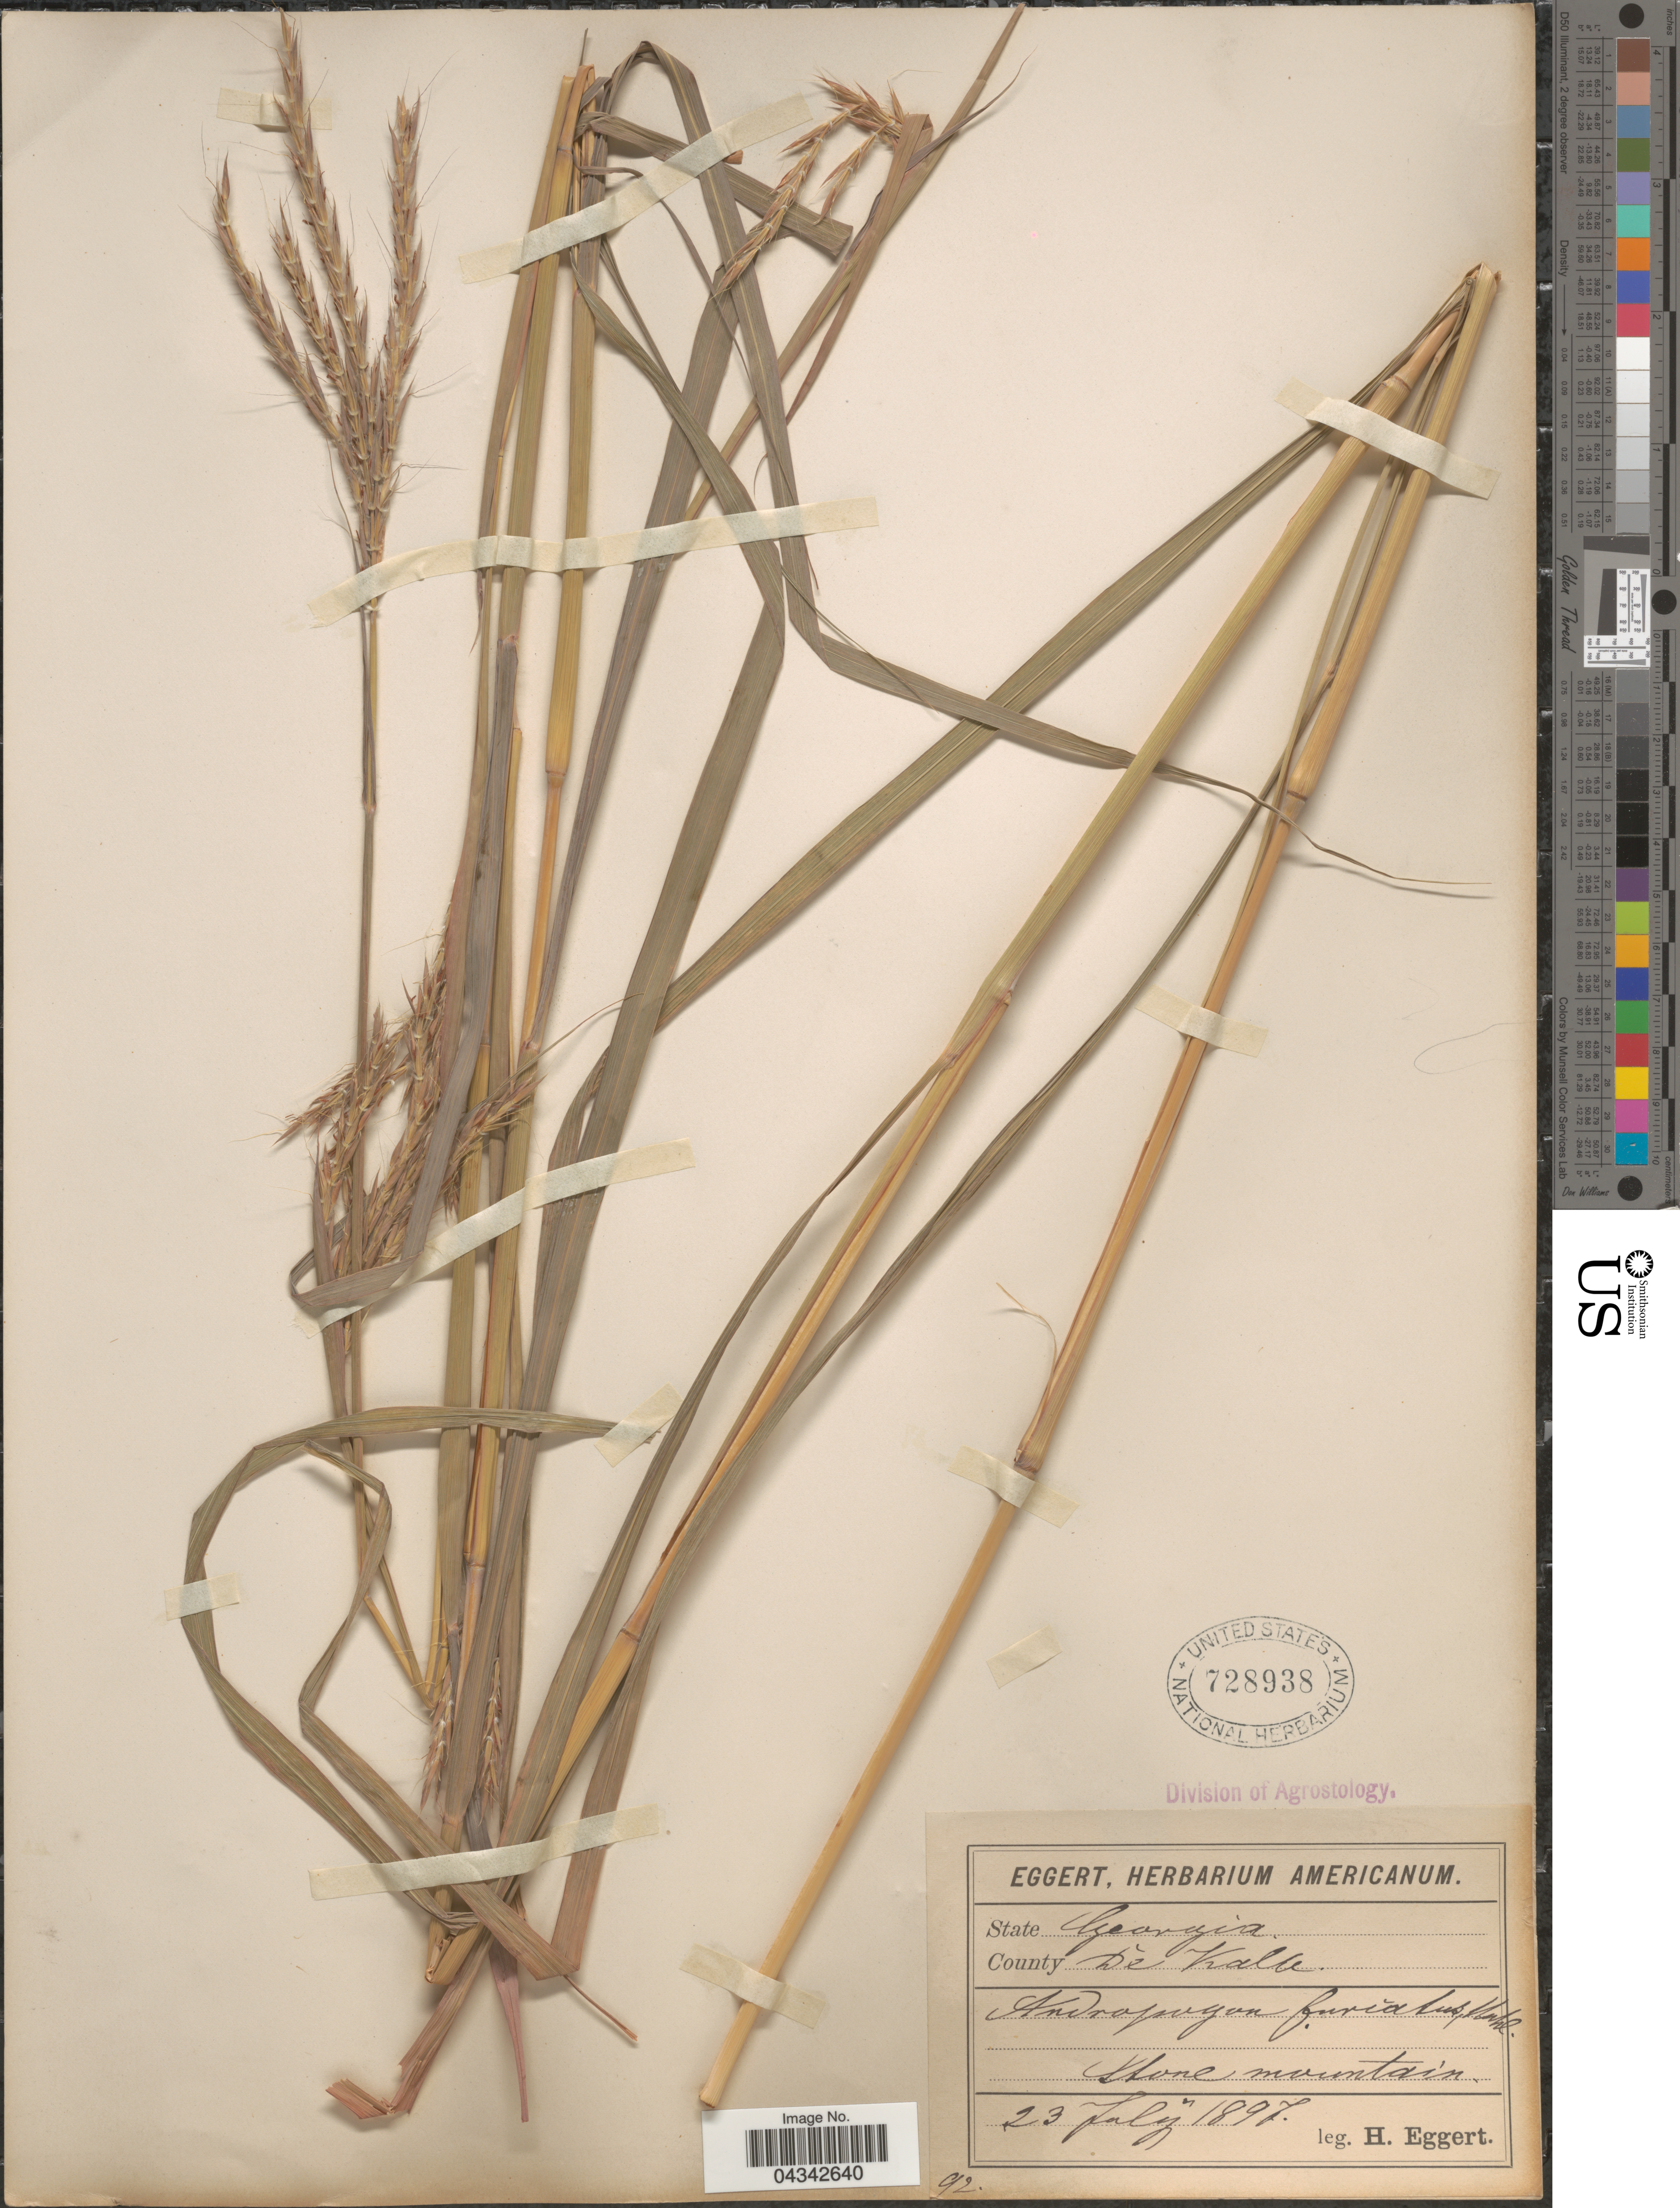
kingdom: Plantae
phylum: Tracheophyta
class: Liliopsida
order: Poales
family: Poaceae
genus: Andropogon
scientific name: Andropogon gerardii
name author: Vitman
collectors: H. Eggert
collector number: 92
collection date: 1897-07-23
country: United States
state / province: Georgia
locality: County De Kalb. Stone mountain.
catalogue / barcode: US 728938